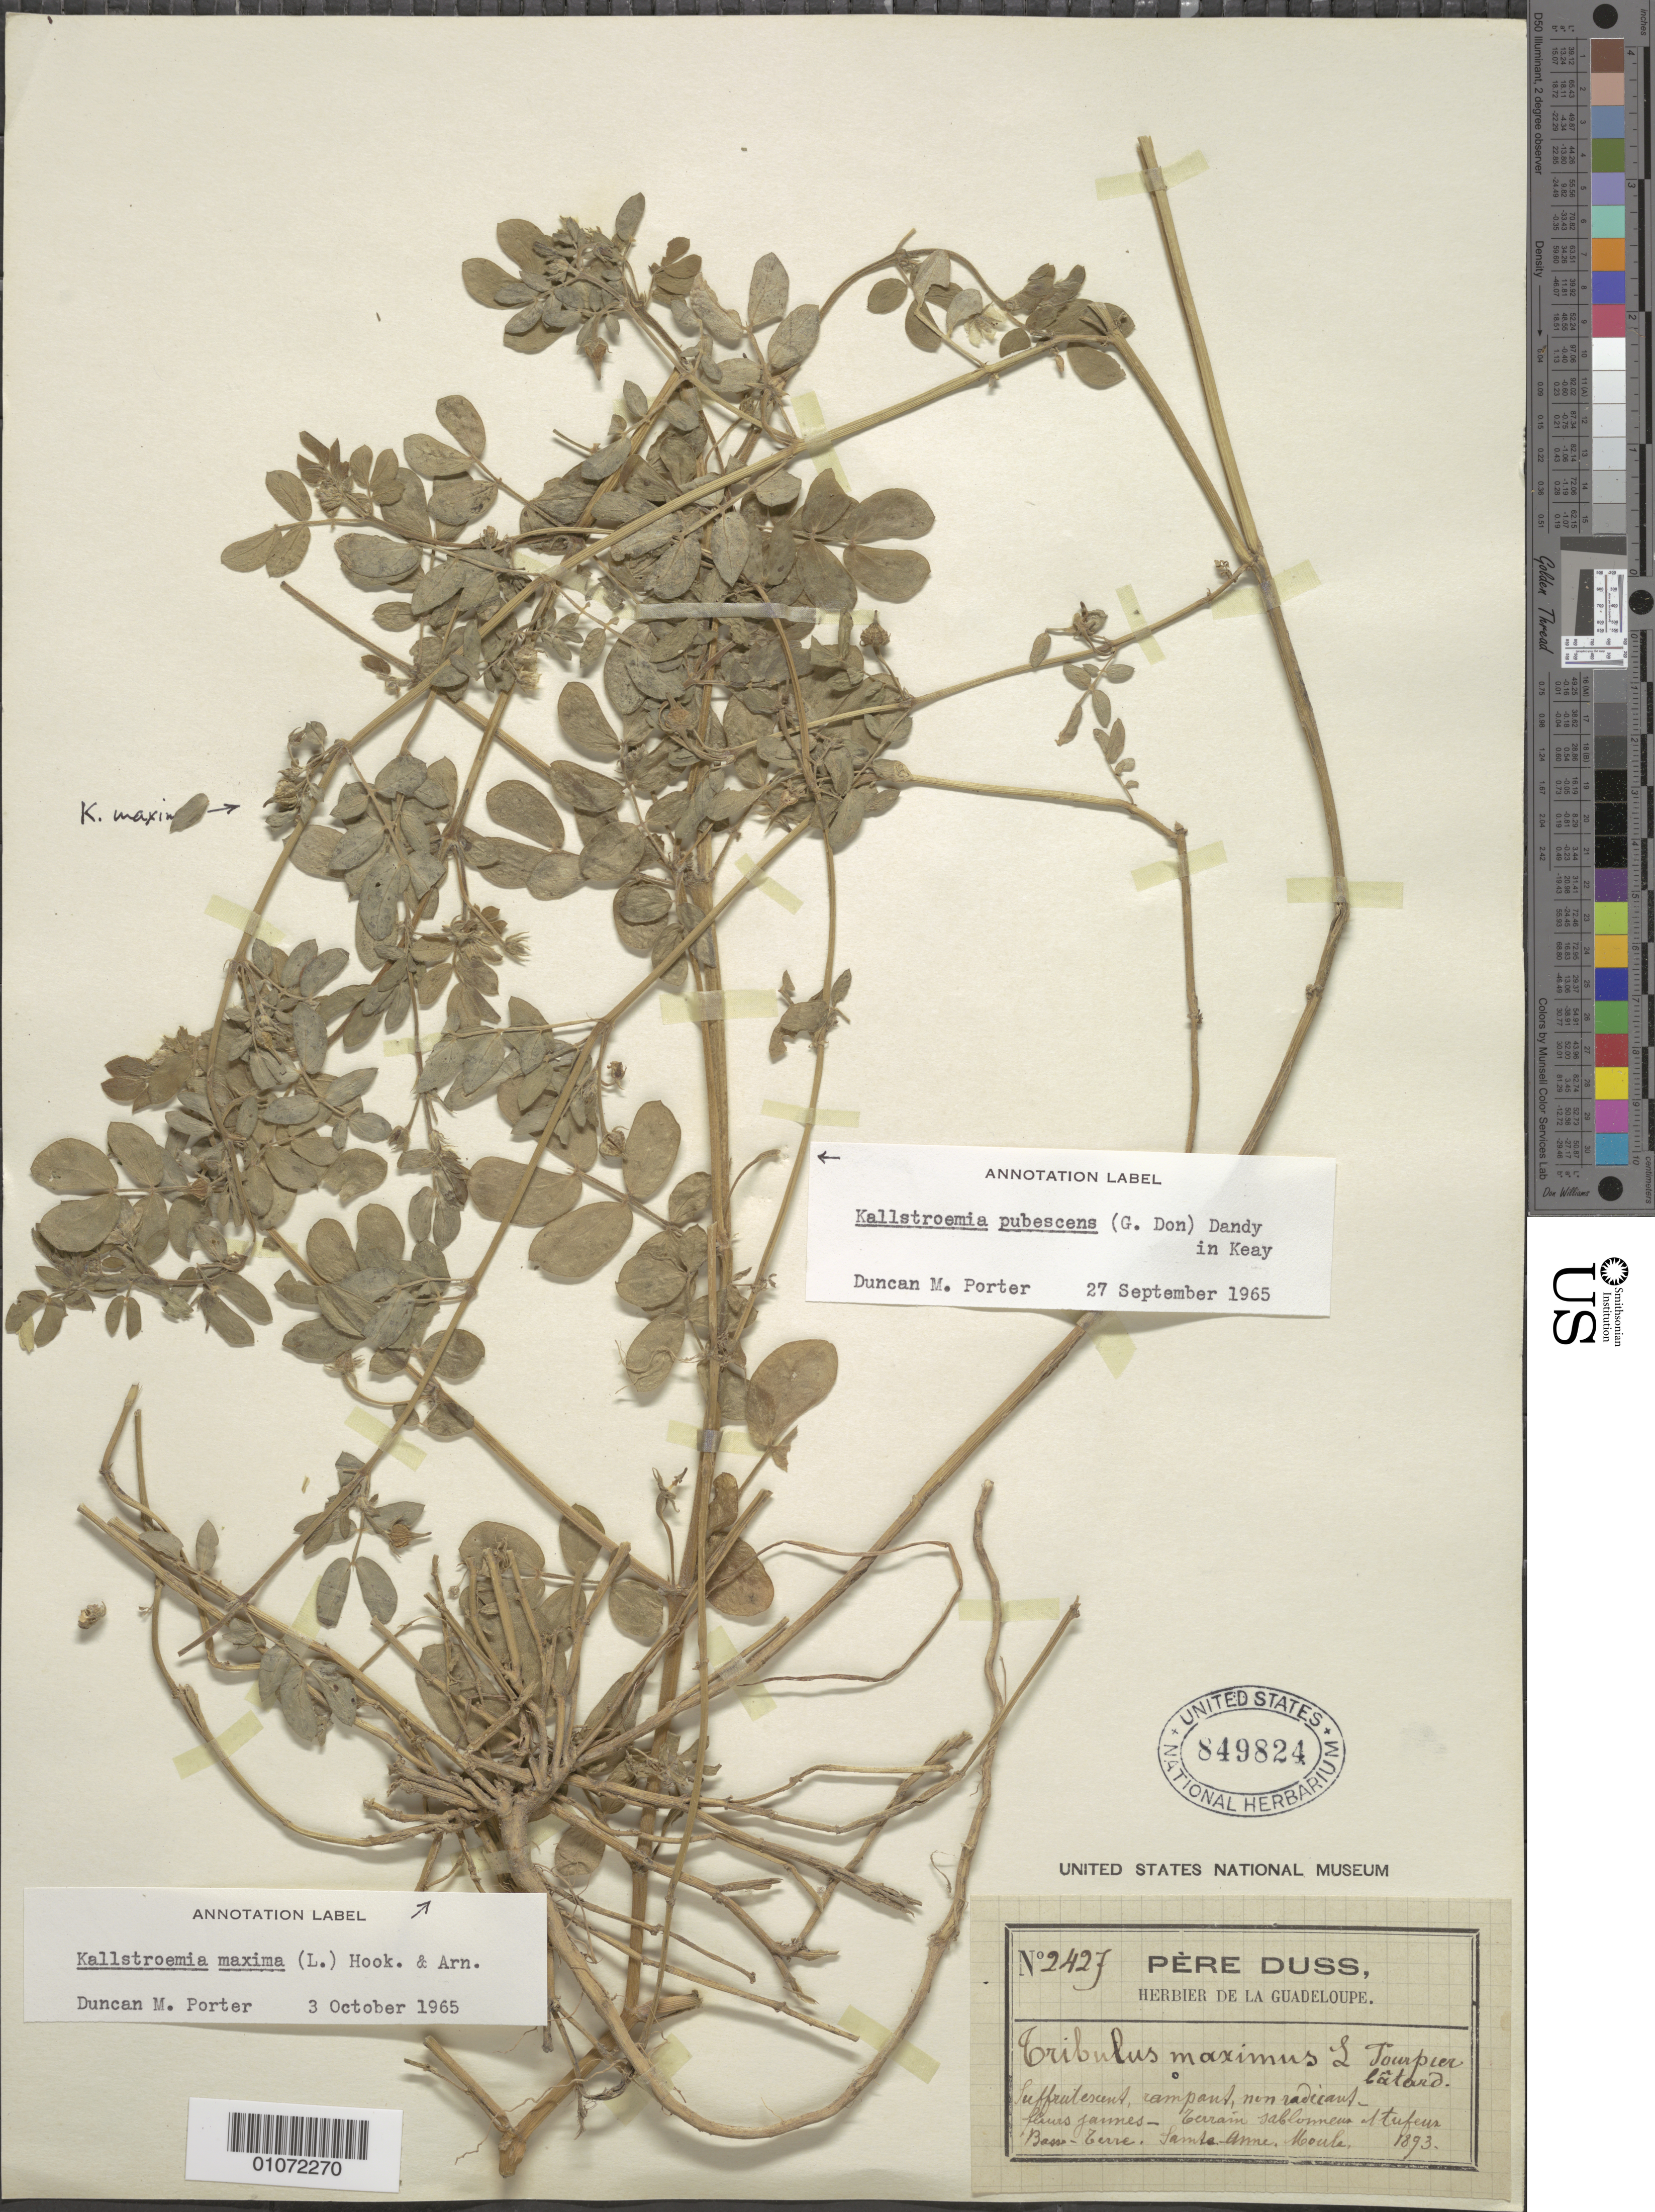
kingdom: Plantae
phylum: Tracheophyta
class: Magnoliopsida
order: Zygophyllales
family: Zygophyllaceae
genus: Kallstroemia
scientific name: Kallstroemia maxima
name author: (L.) Hook. & Arn.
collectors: Père Duss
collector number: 2427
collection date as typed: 1893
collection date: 1893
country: Guadeloupe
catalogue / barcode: US 849824